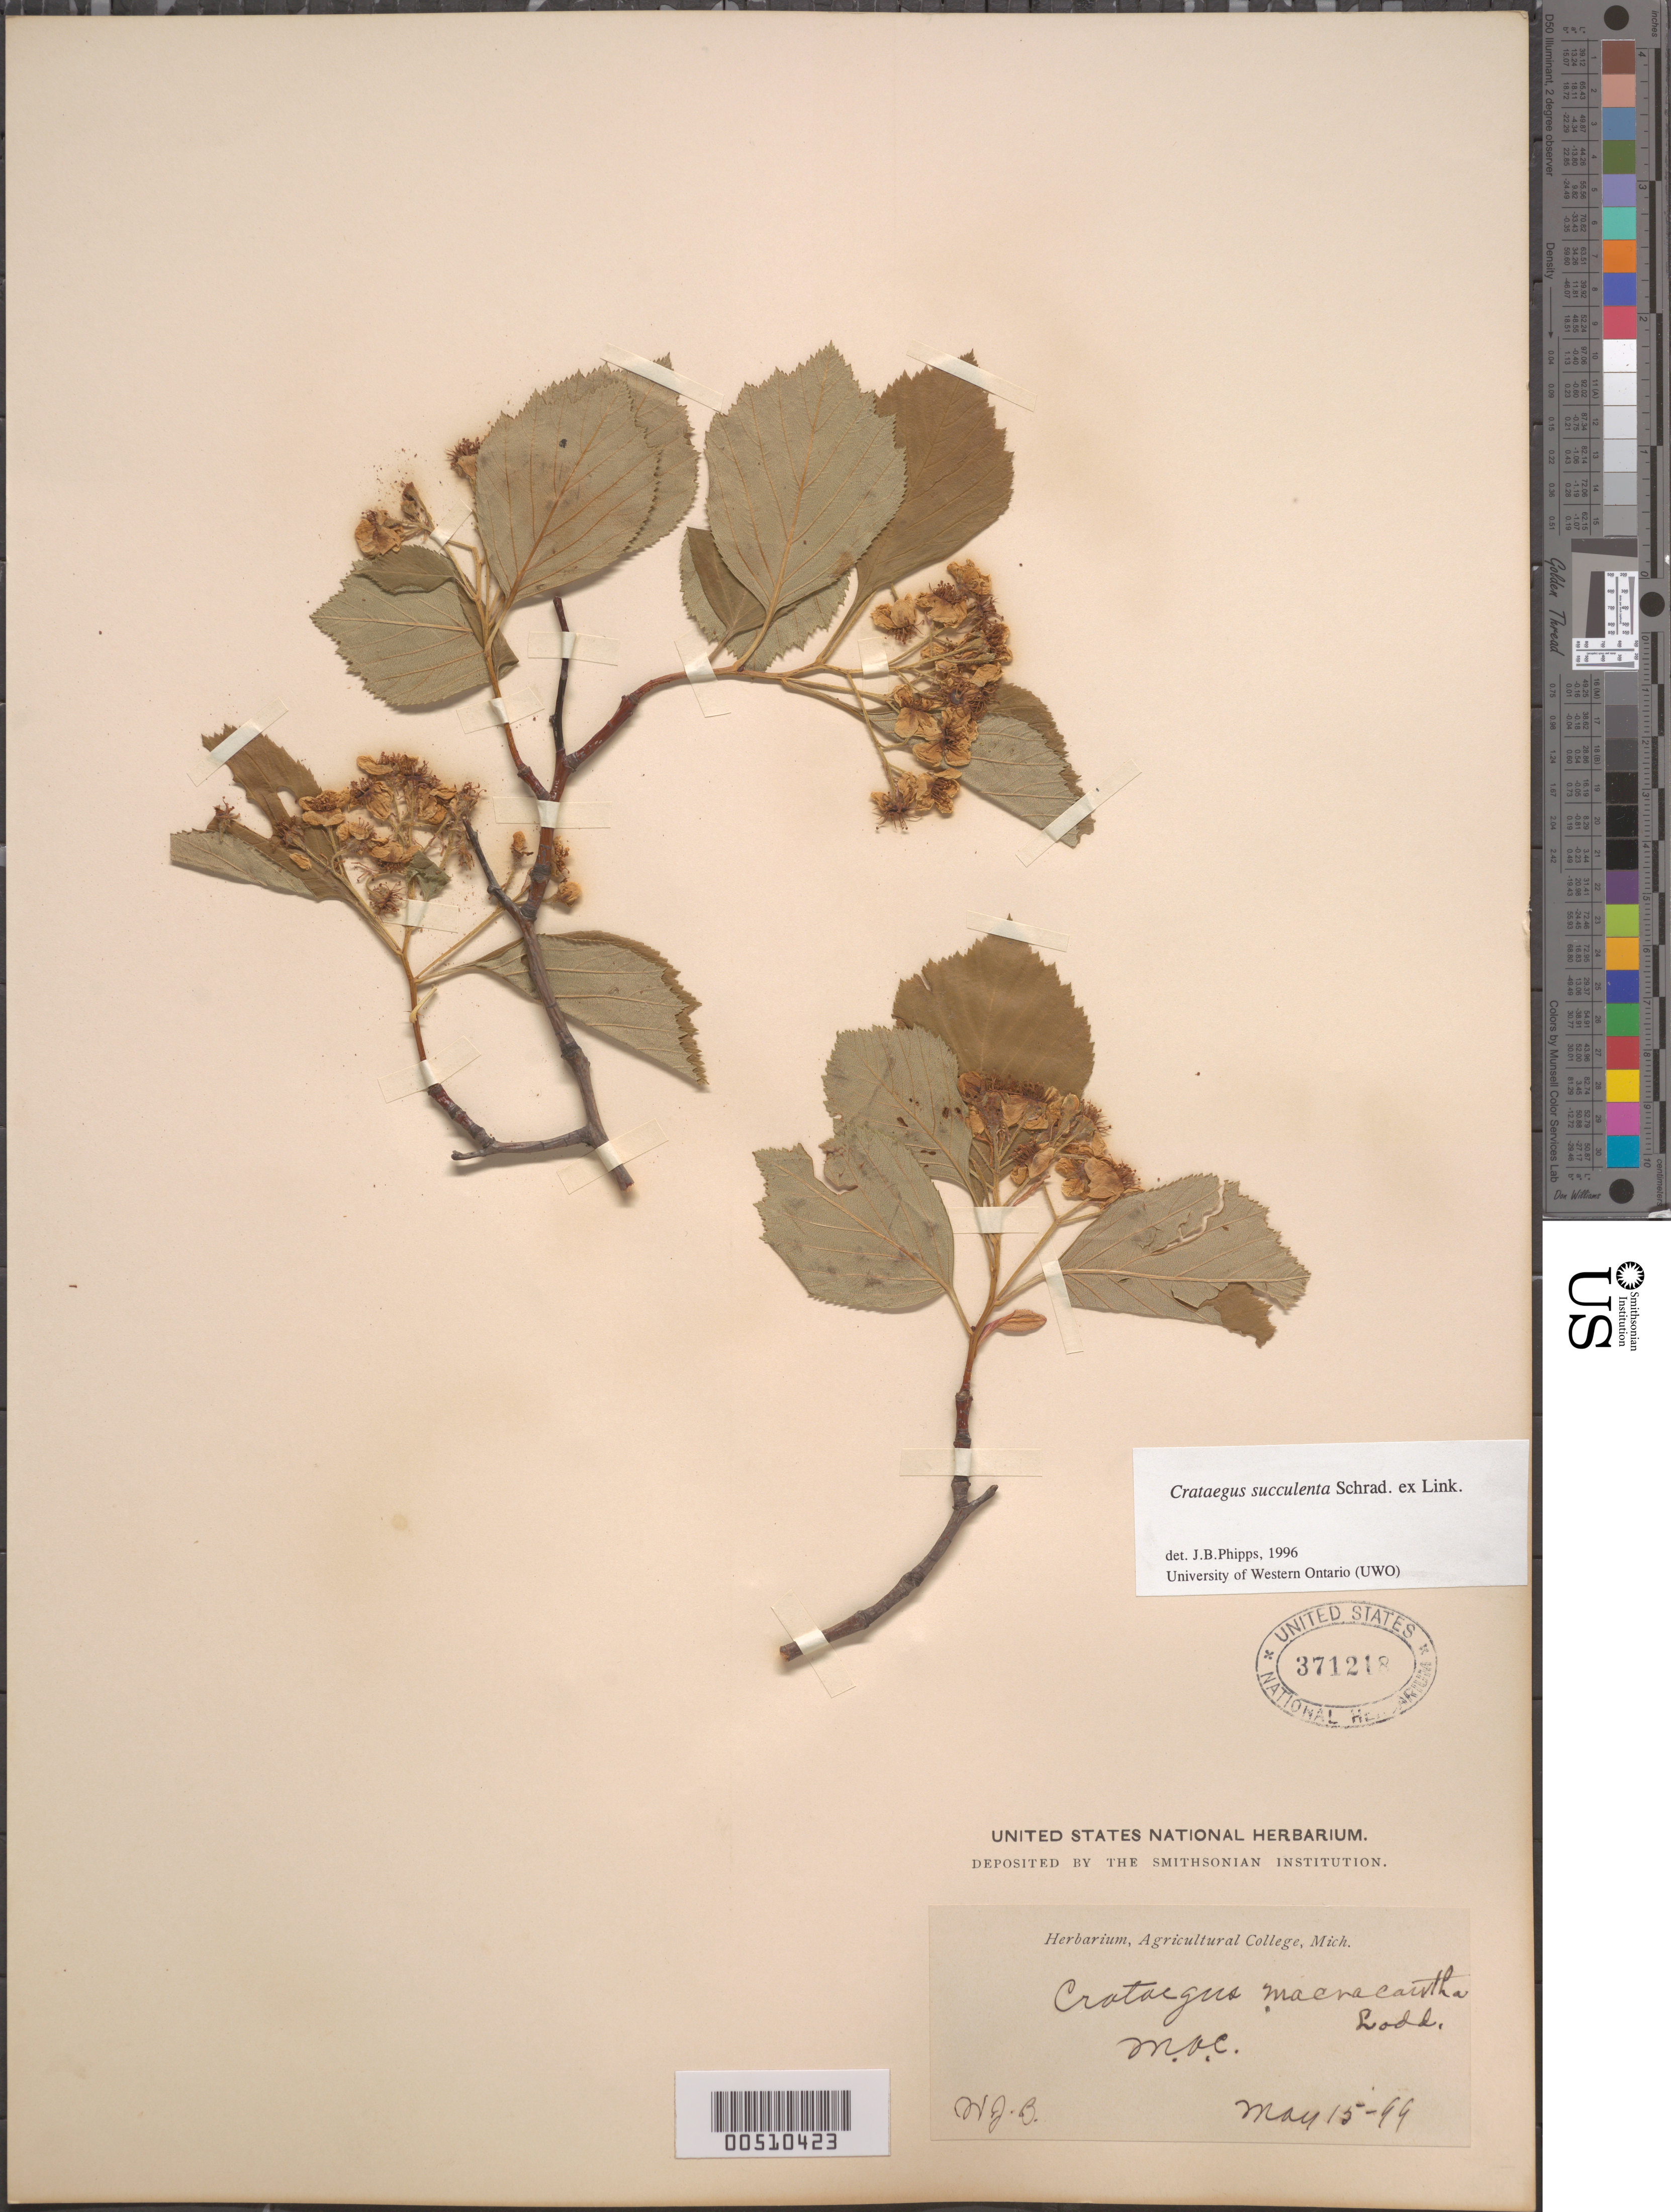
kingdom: Plantae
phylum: Tracheophyta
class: Magnoliopsida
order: Rosales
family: Rosaceae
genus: Crataegus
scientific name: Crataegus succulenta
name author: Schrad. ex Link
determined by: Phipps, James B., (UWO), University of Western Ontario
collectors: W. J. Beal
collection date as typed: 15 May 1899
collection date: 1899-05-15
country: United States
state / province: Michigan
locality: M.A.C. (Michigan Agricultural College)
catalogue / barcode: US 371218